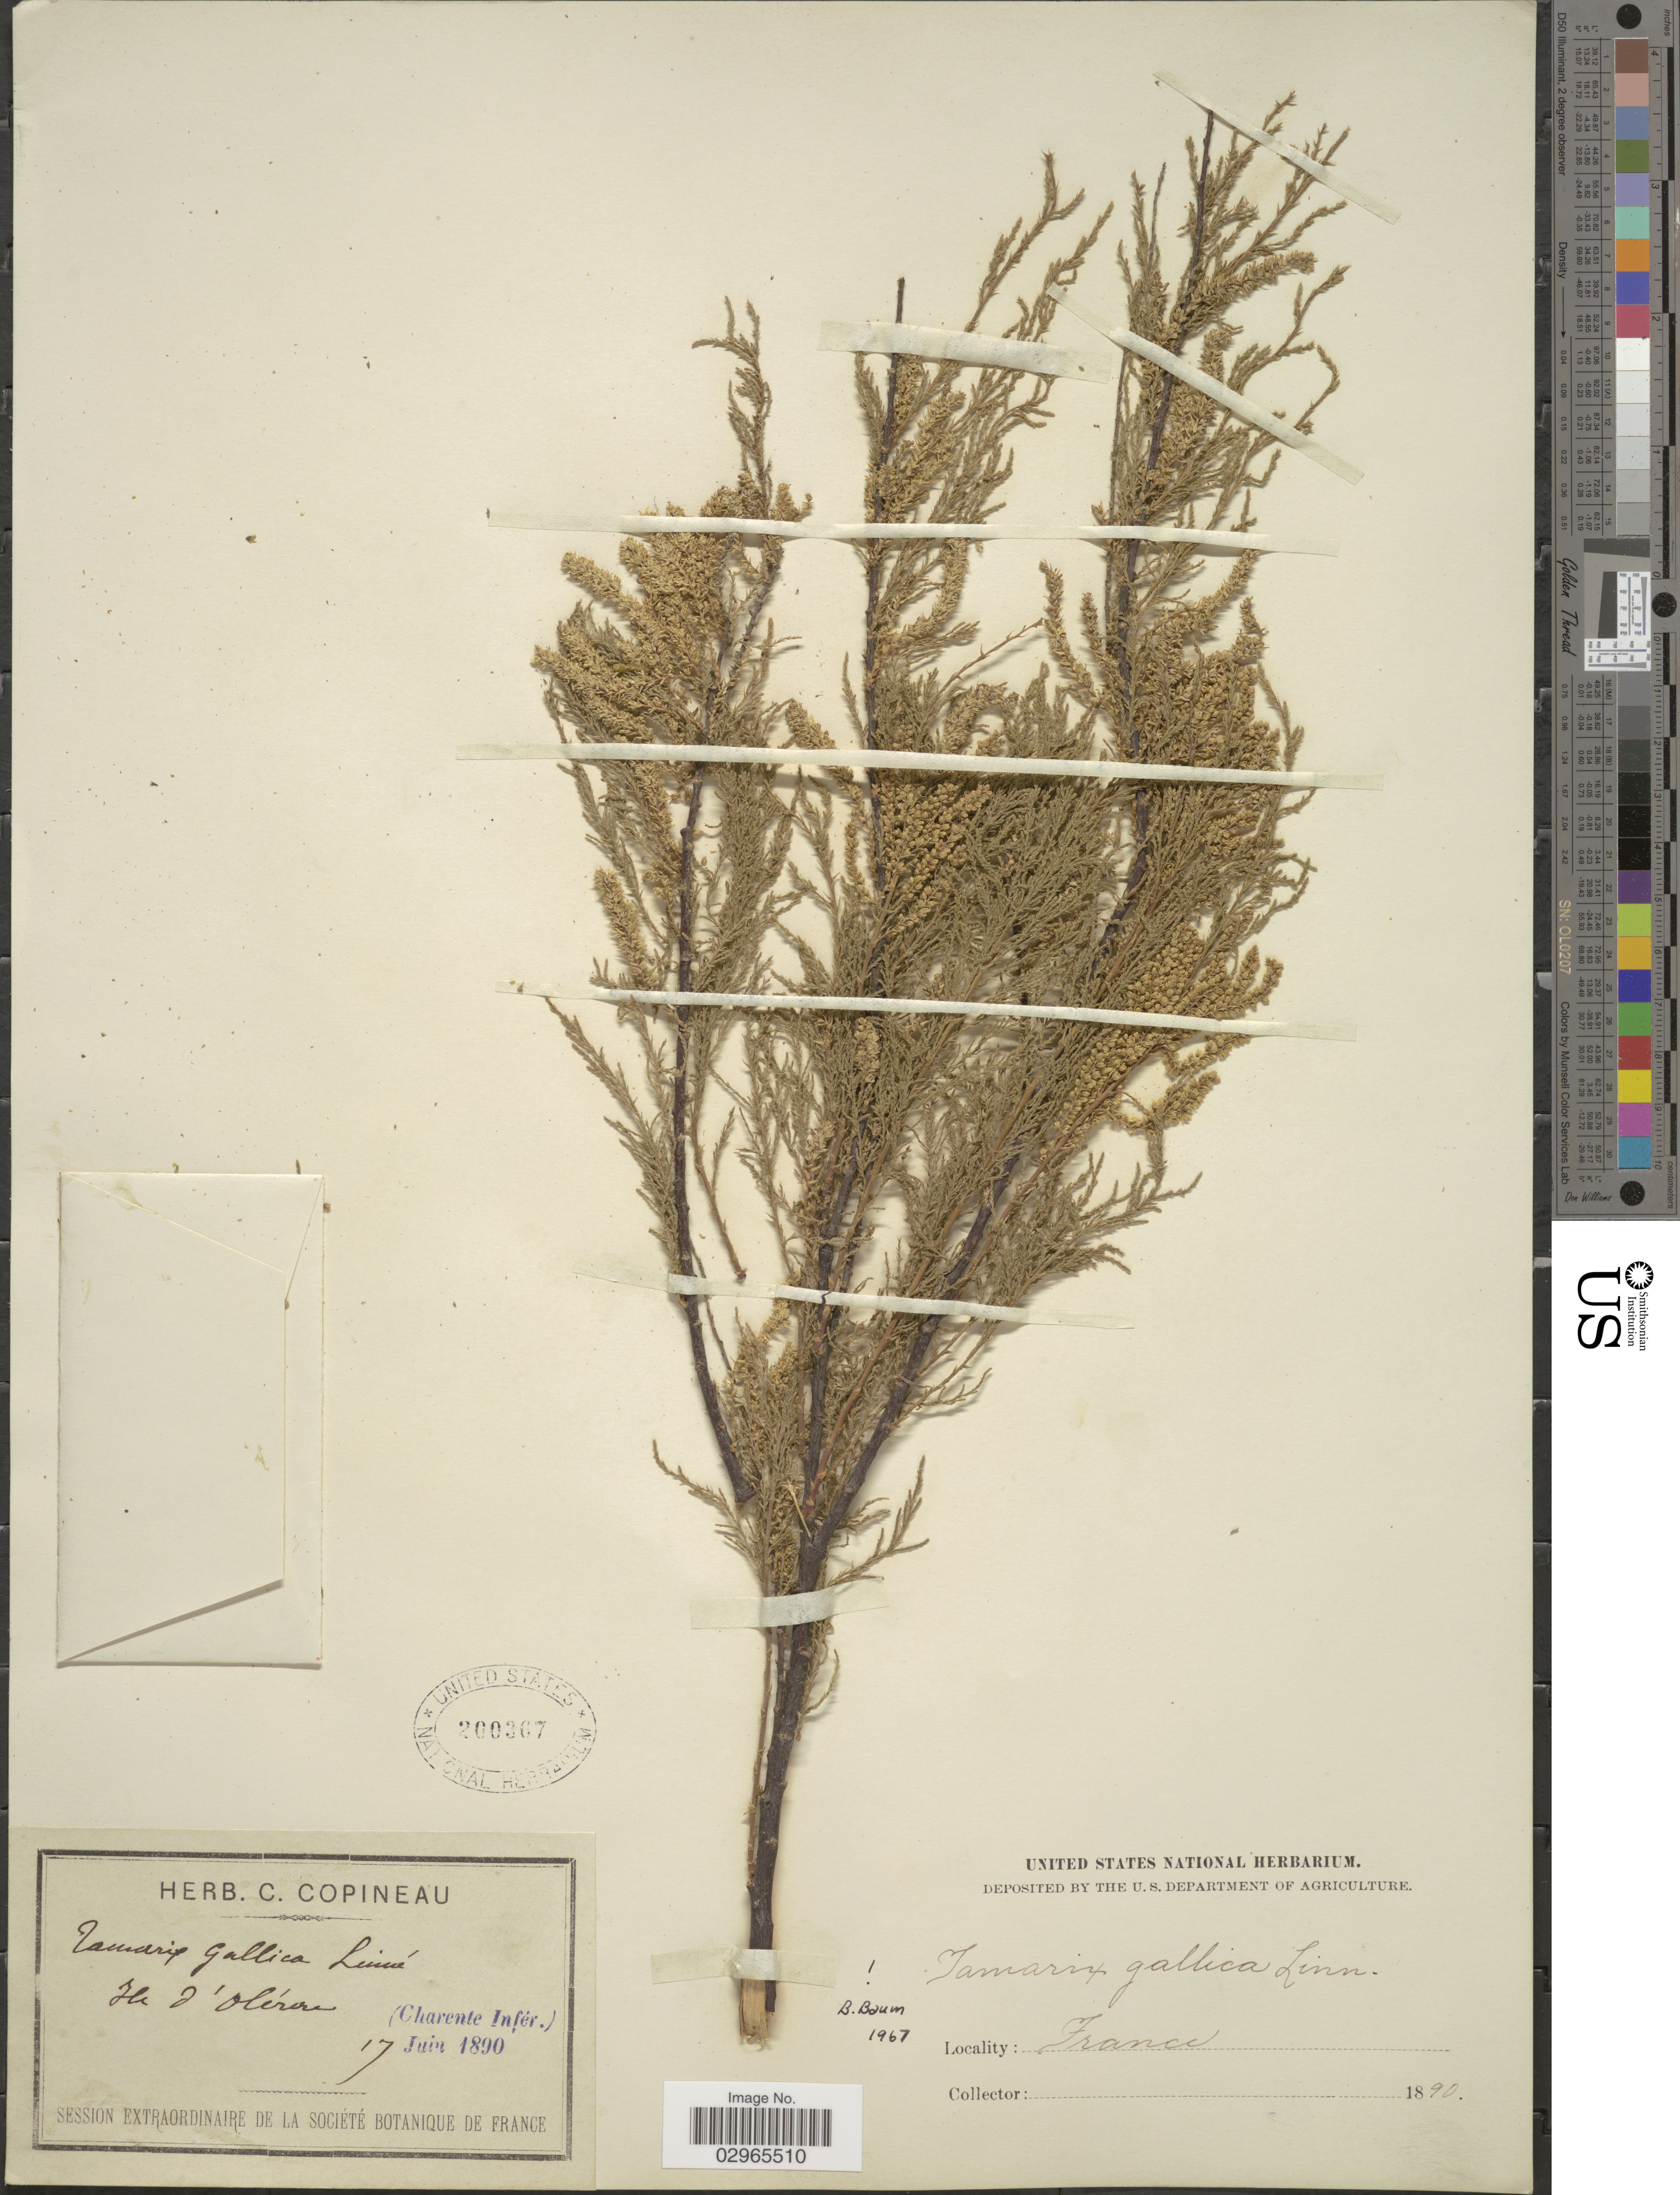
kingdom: Plantae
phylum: Tracheophyta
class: Magnoliopsida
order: Caryophyllales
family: Tamaricaceae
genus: Tamarix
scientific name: Tamarix gallica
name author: L.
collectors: ex herb. C. Copineau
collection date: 1890-06-17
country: France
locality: Ile d'Oléron (Charente Infér.).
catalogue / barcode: US 200367